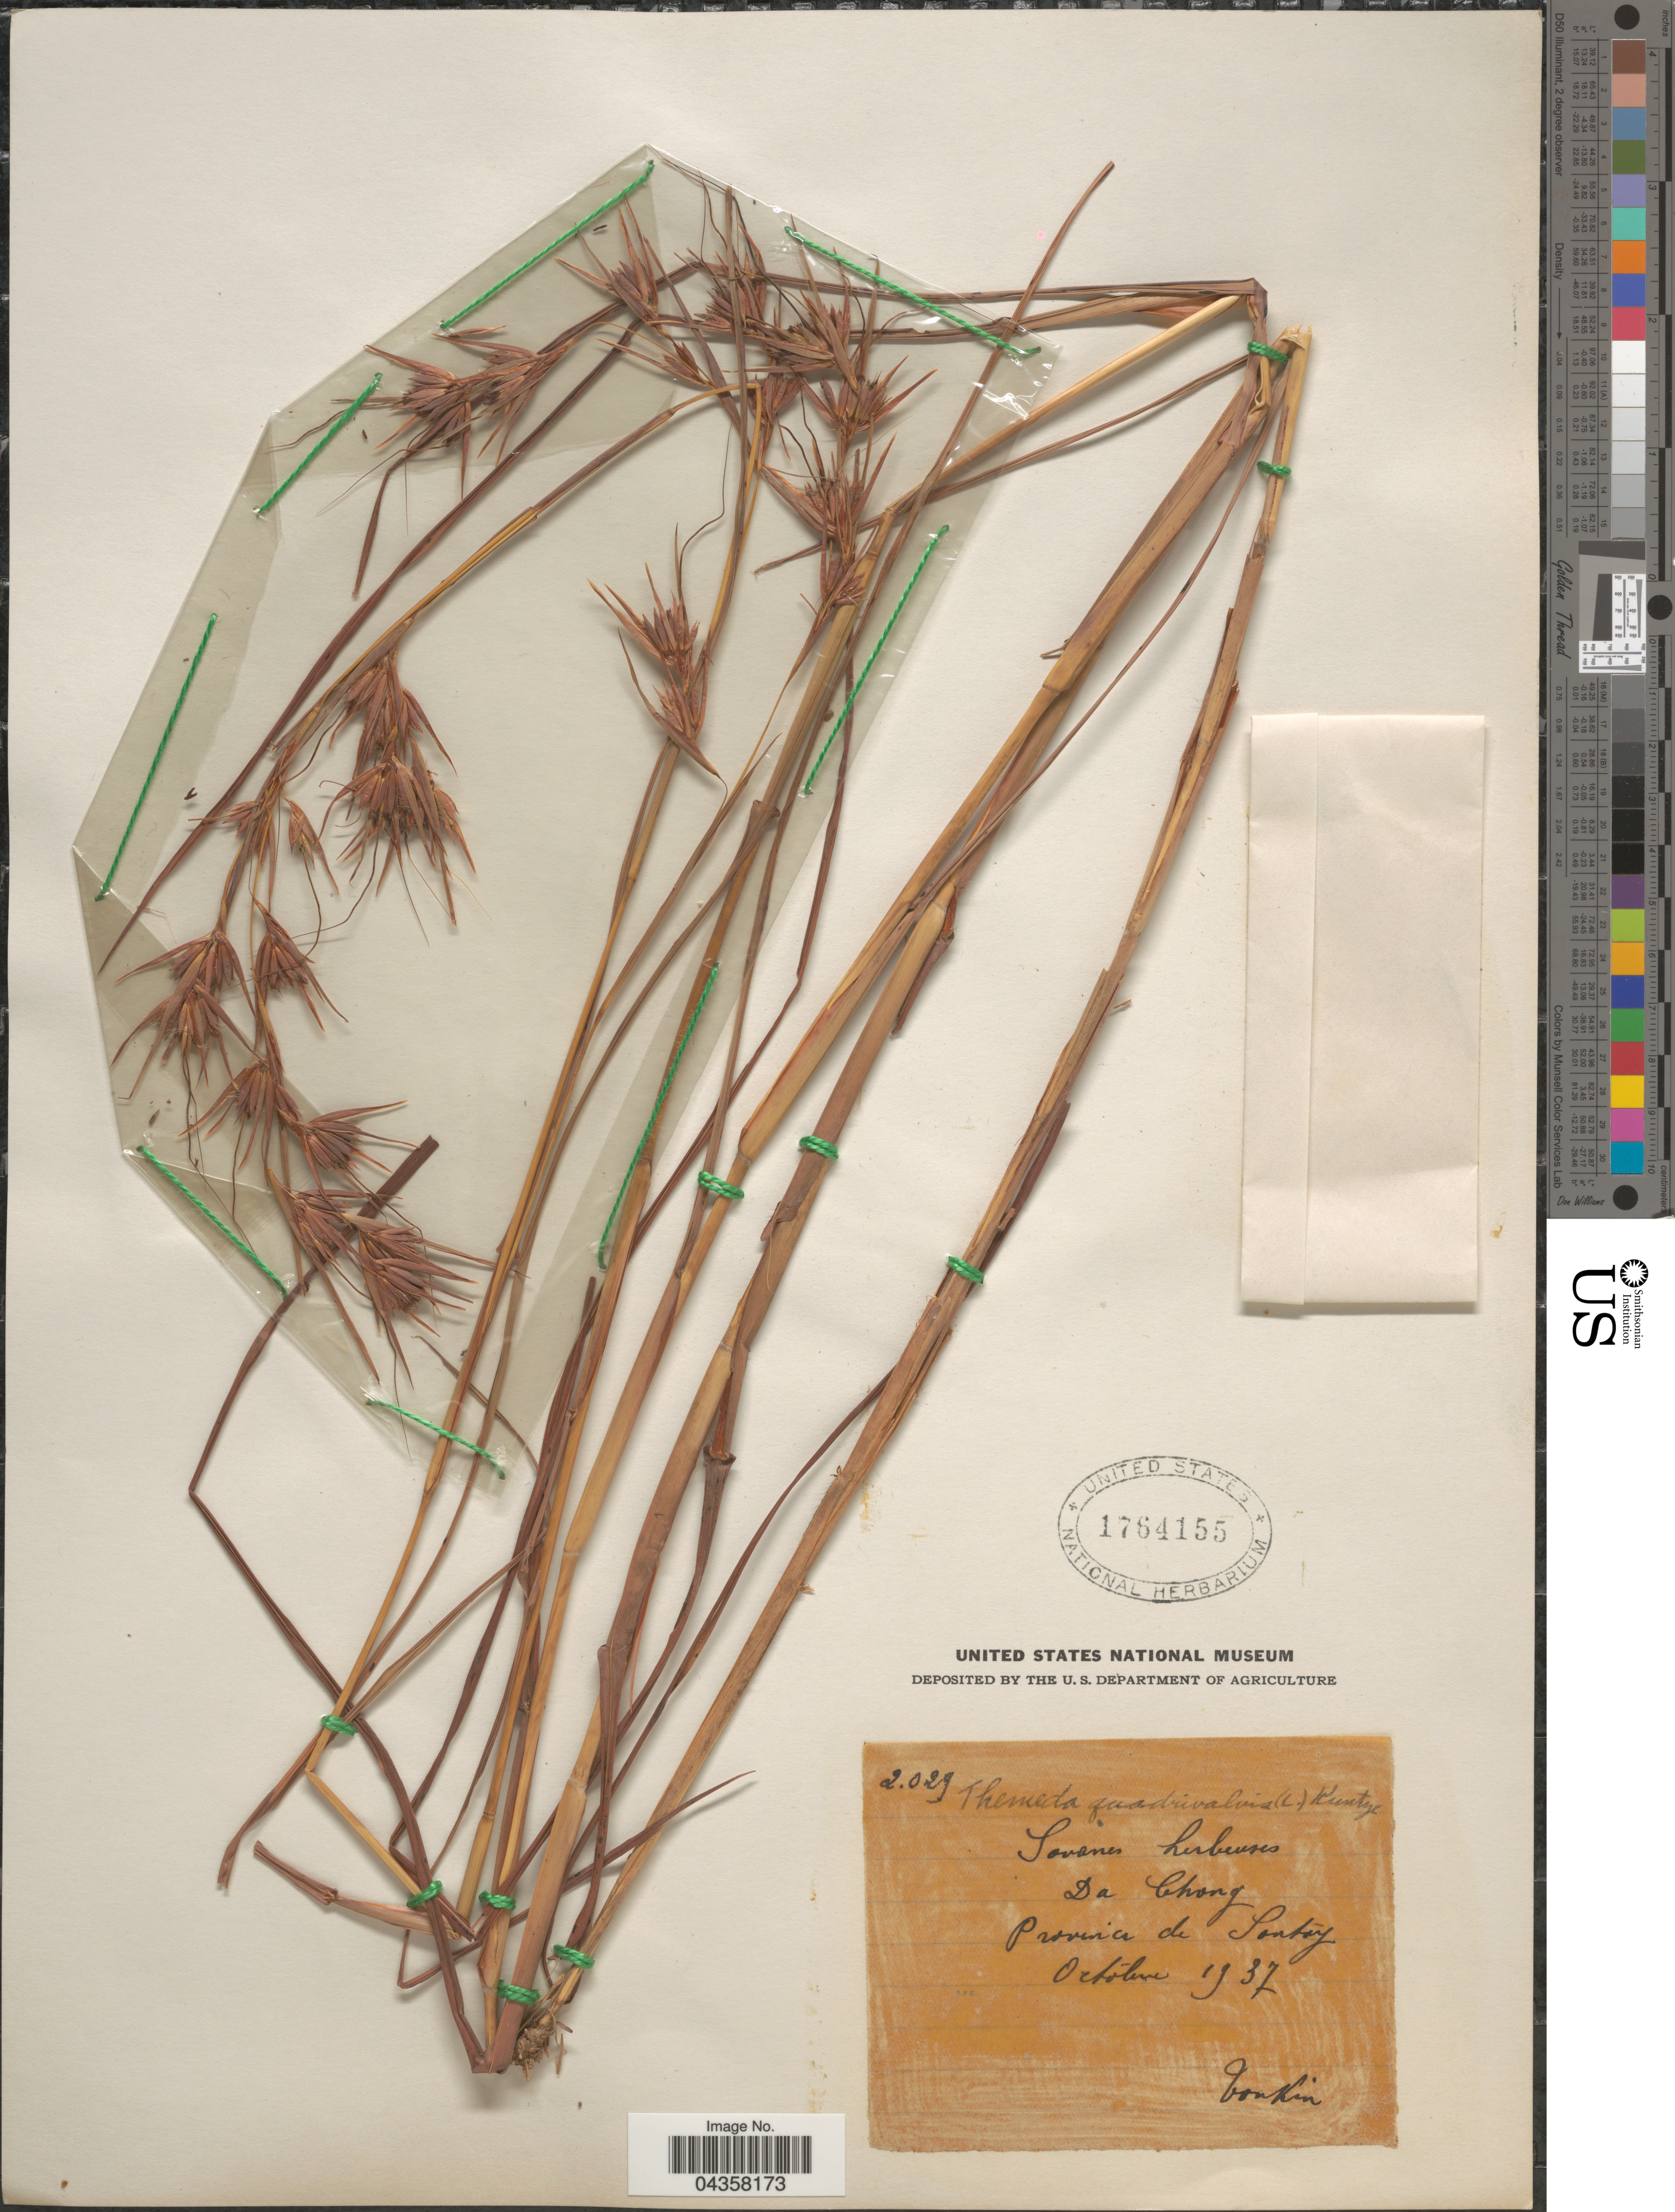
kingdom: Plantae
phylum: Tracheophyta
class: Liliopsida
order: Poales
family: Poaceae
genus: Themeda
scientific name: Themeda quadrivalvis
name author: (L.) Kuntze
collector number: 2029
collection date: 1937-10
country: Vietnam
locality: Da Chong. Province de Sontay. Tonkin.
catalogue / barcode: US 1764155